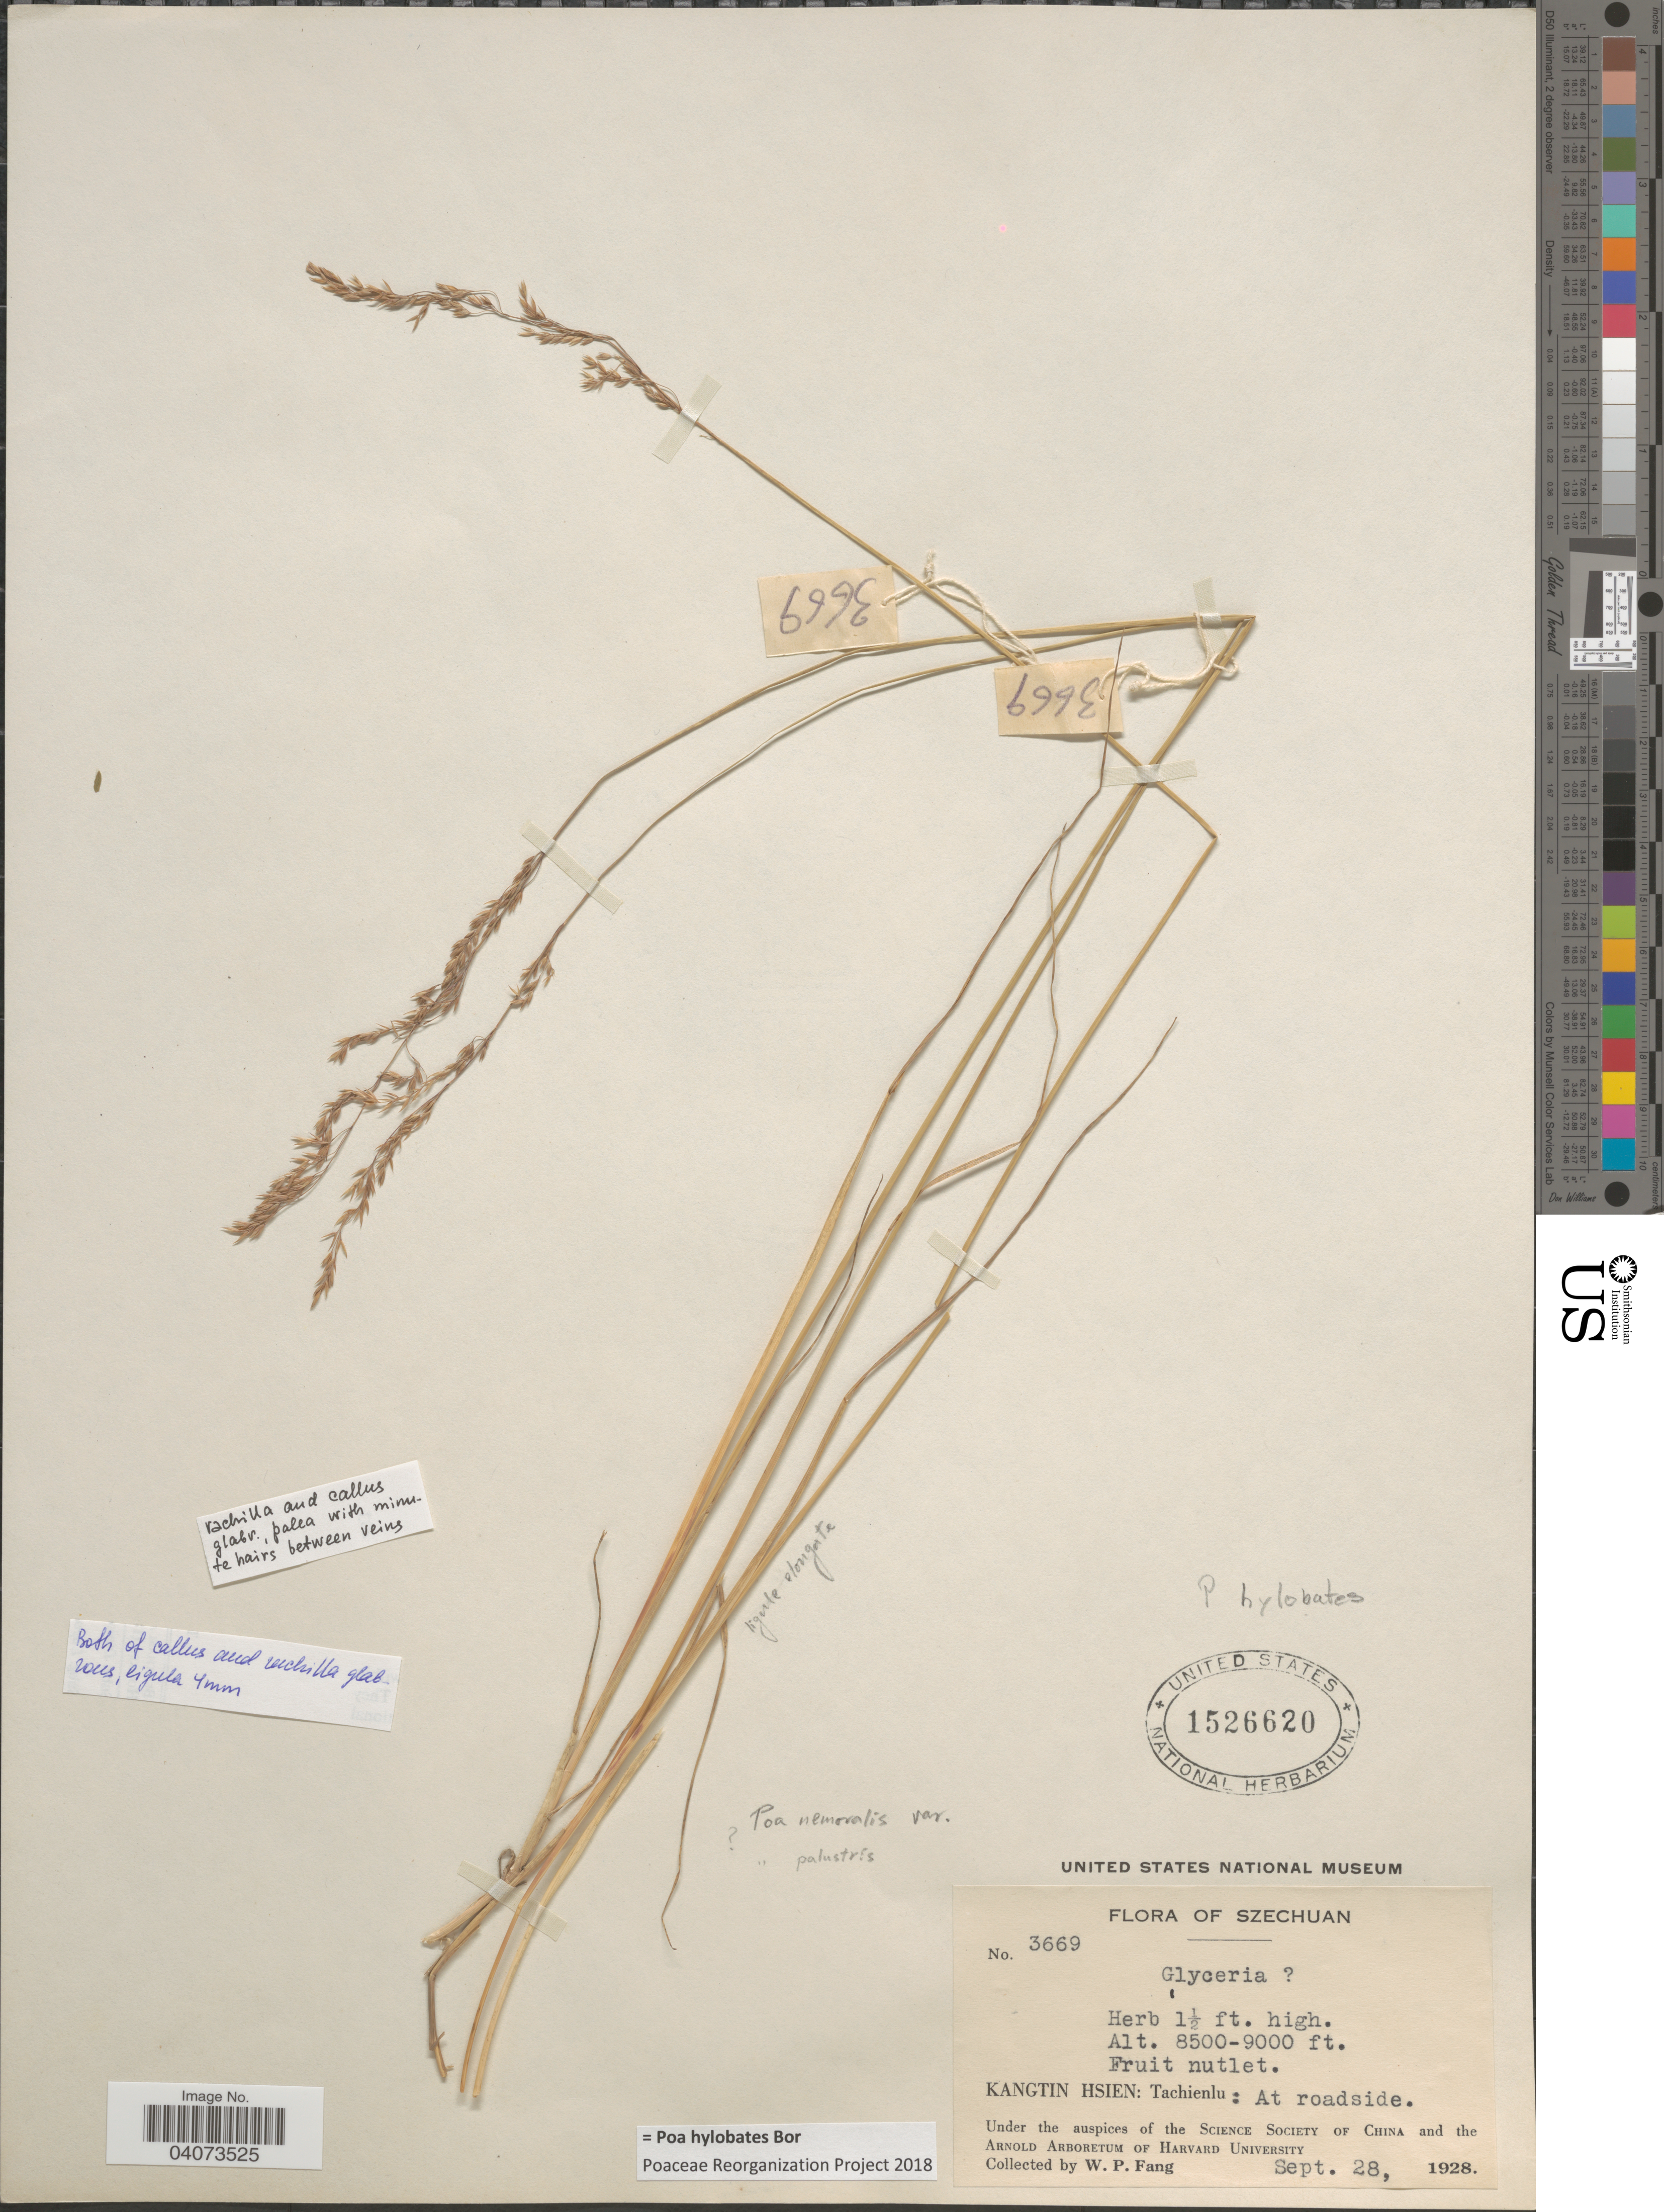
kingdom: Plantae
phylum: Tracheophyta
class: Liliopsida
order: Poales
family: Poaceae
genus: Poa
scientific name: Poa hylobates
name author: Bor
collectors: W. P. Fang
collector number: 3669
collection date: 1928-09-28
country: China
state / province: Sichuan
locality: Szechuan. Kangtin Hsien: Tachienlu: At roadside.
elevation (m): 2591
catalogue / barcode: US 1526620